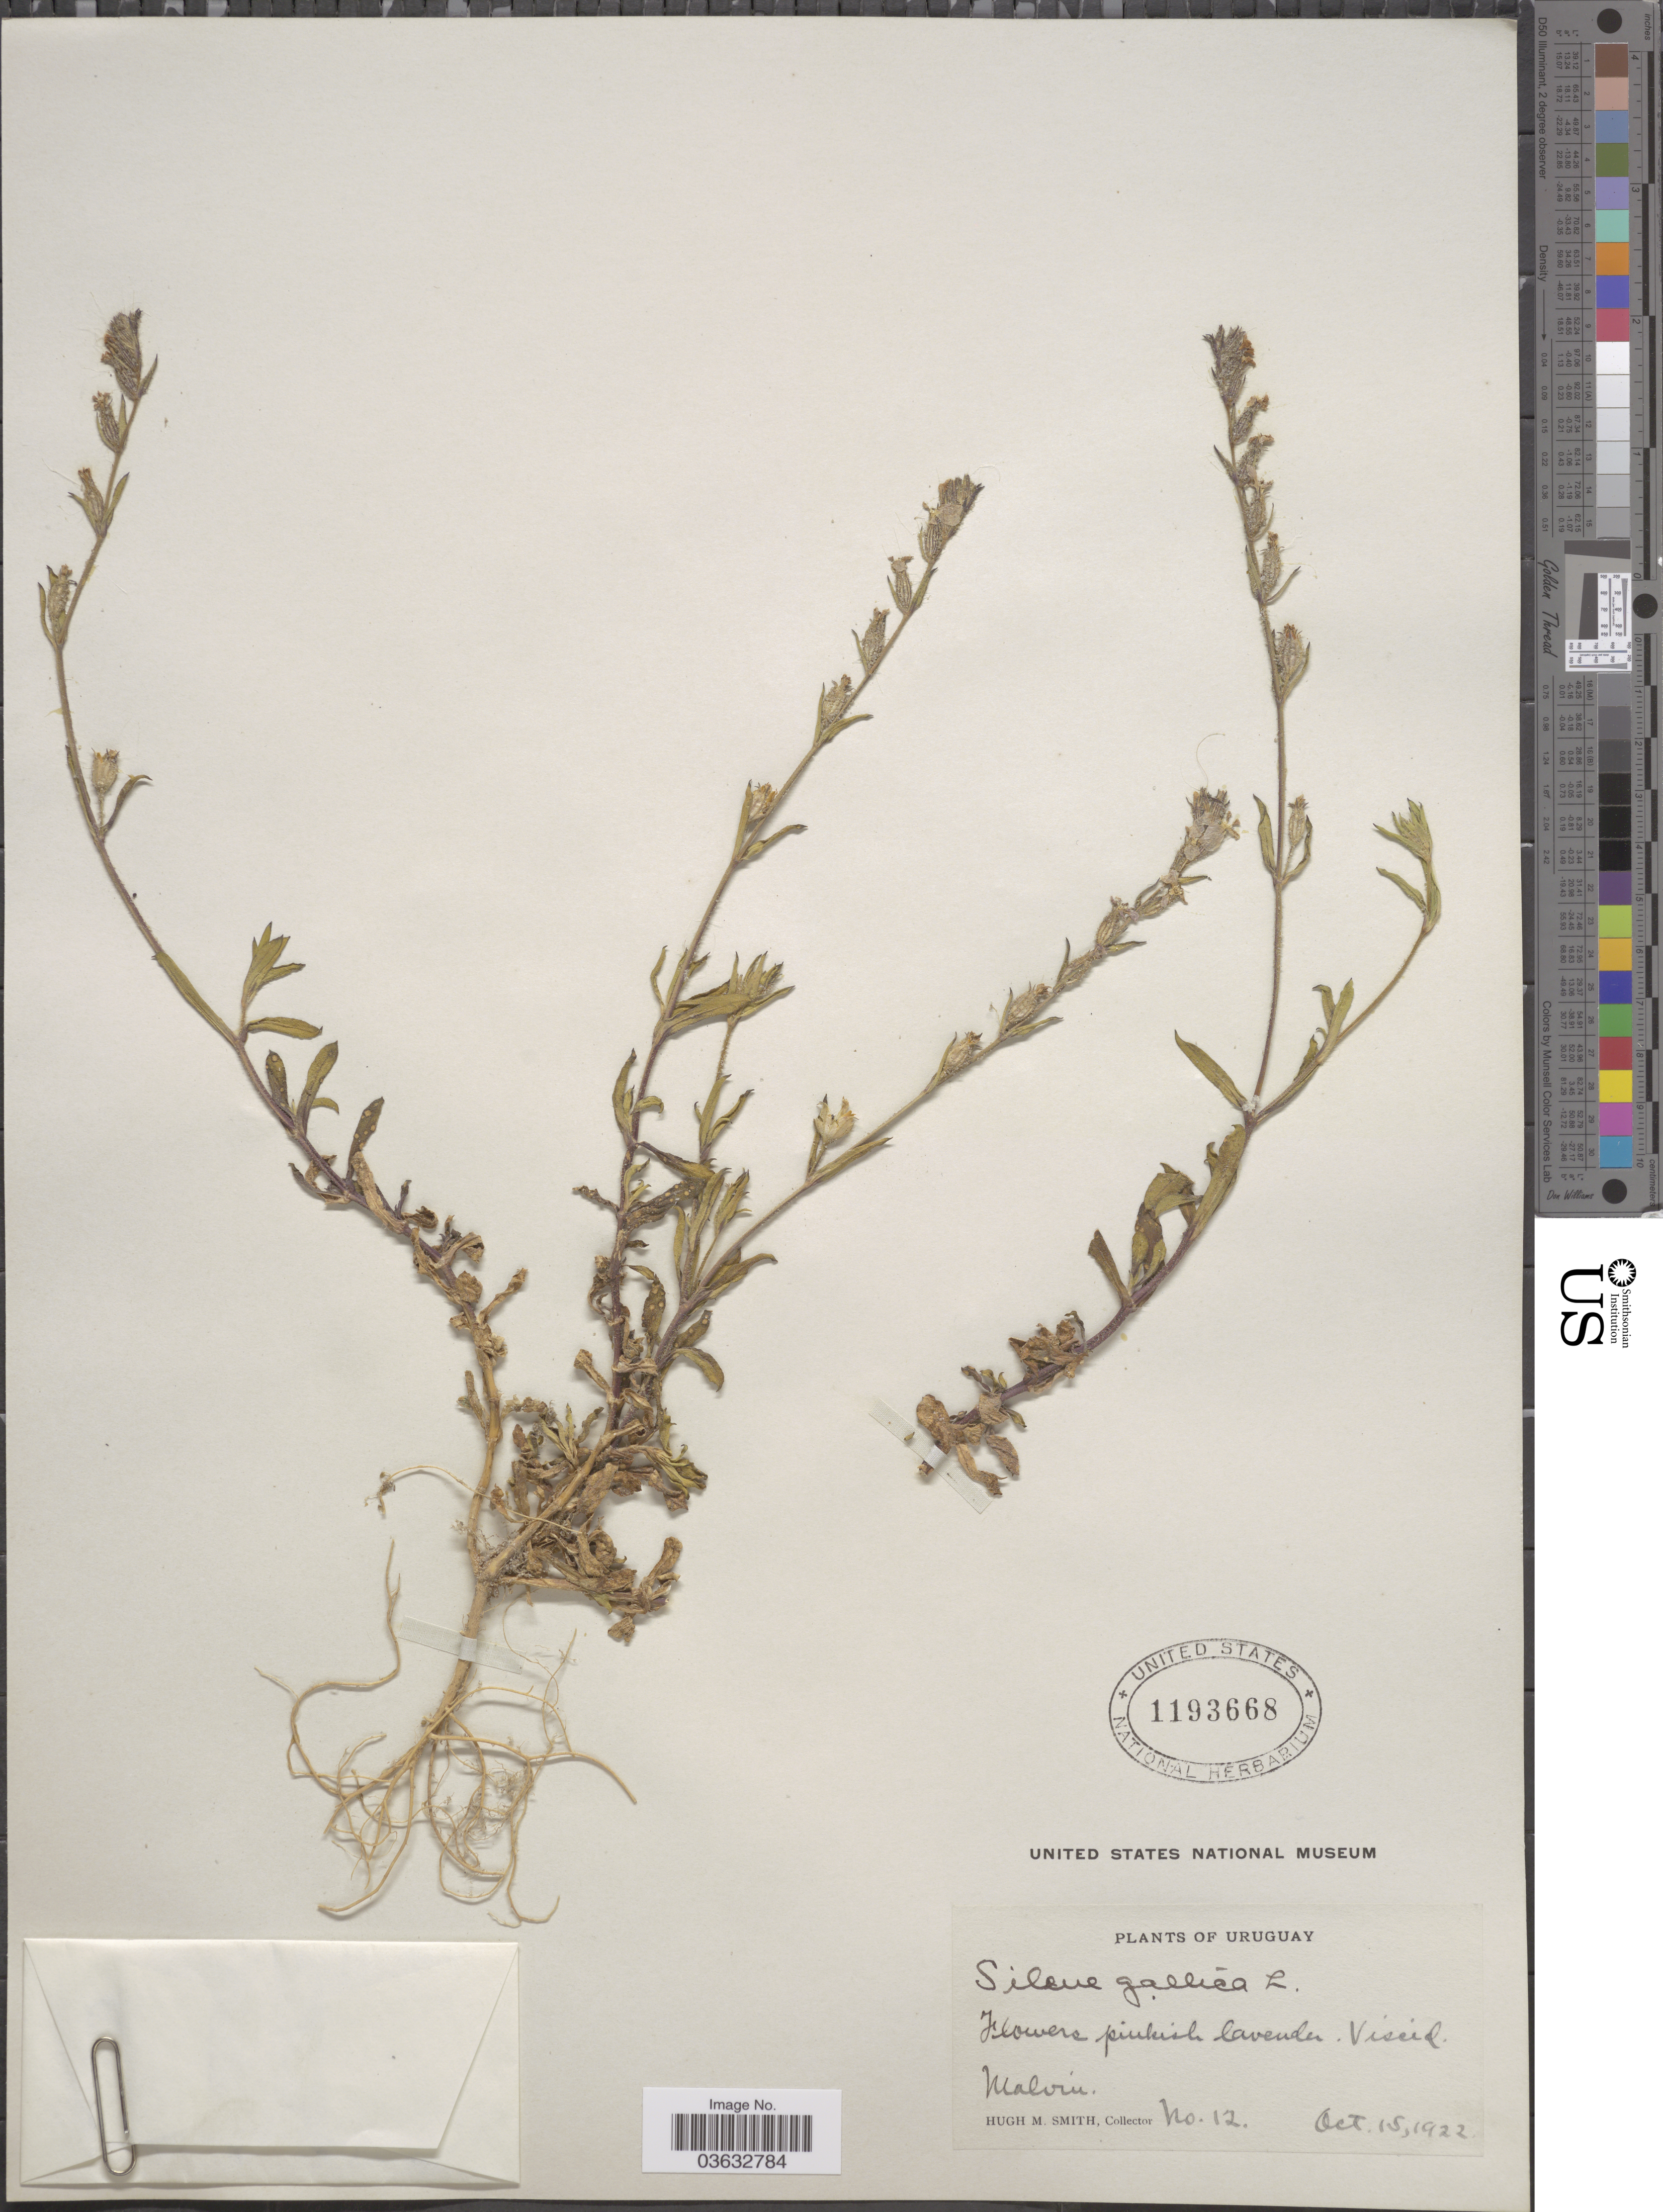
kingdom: Plantae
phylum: Tracheophyta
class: Magnoliopsida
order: Caryophyllales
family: Caryophyllaceae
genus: Silene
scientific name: Silene gallica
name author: L.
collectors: H. M. Smith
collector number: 12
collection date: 1922-10-15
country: Uruguay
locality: Malvin.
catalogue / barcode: US 1193668